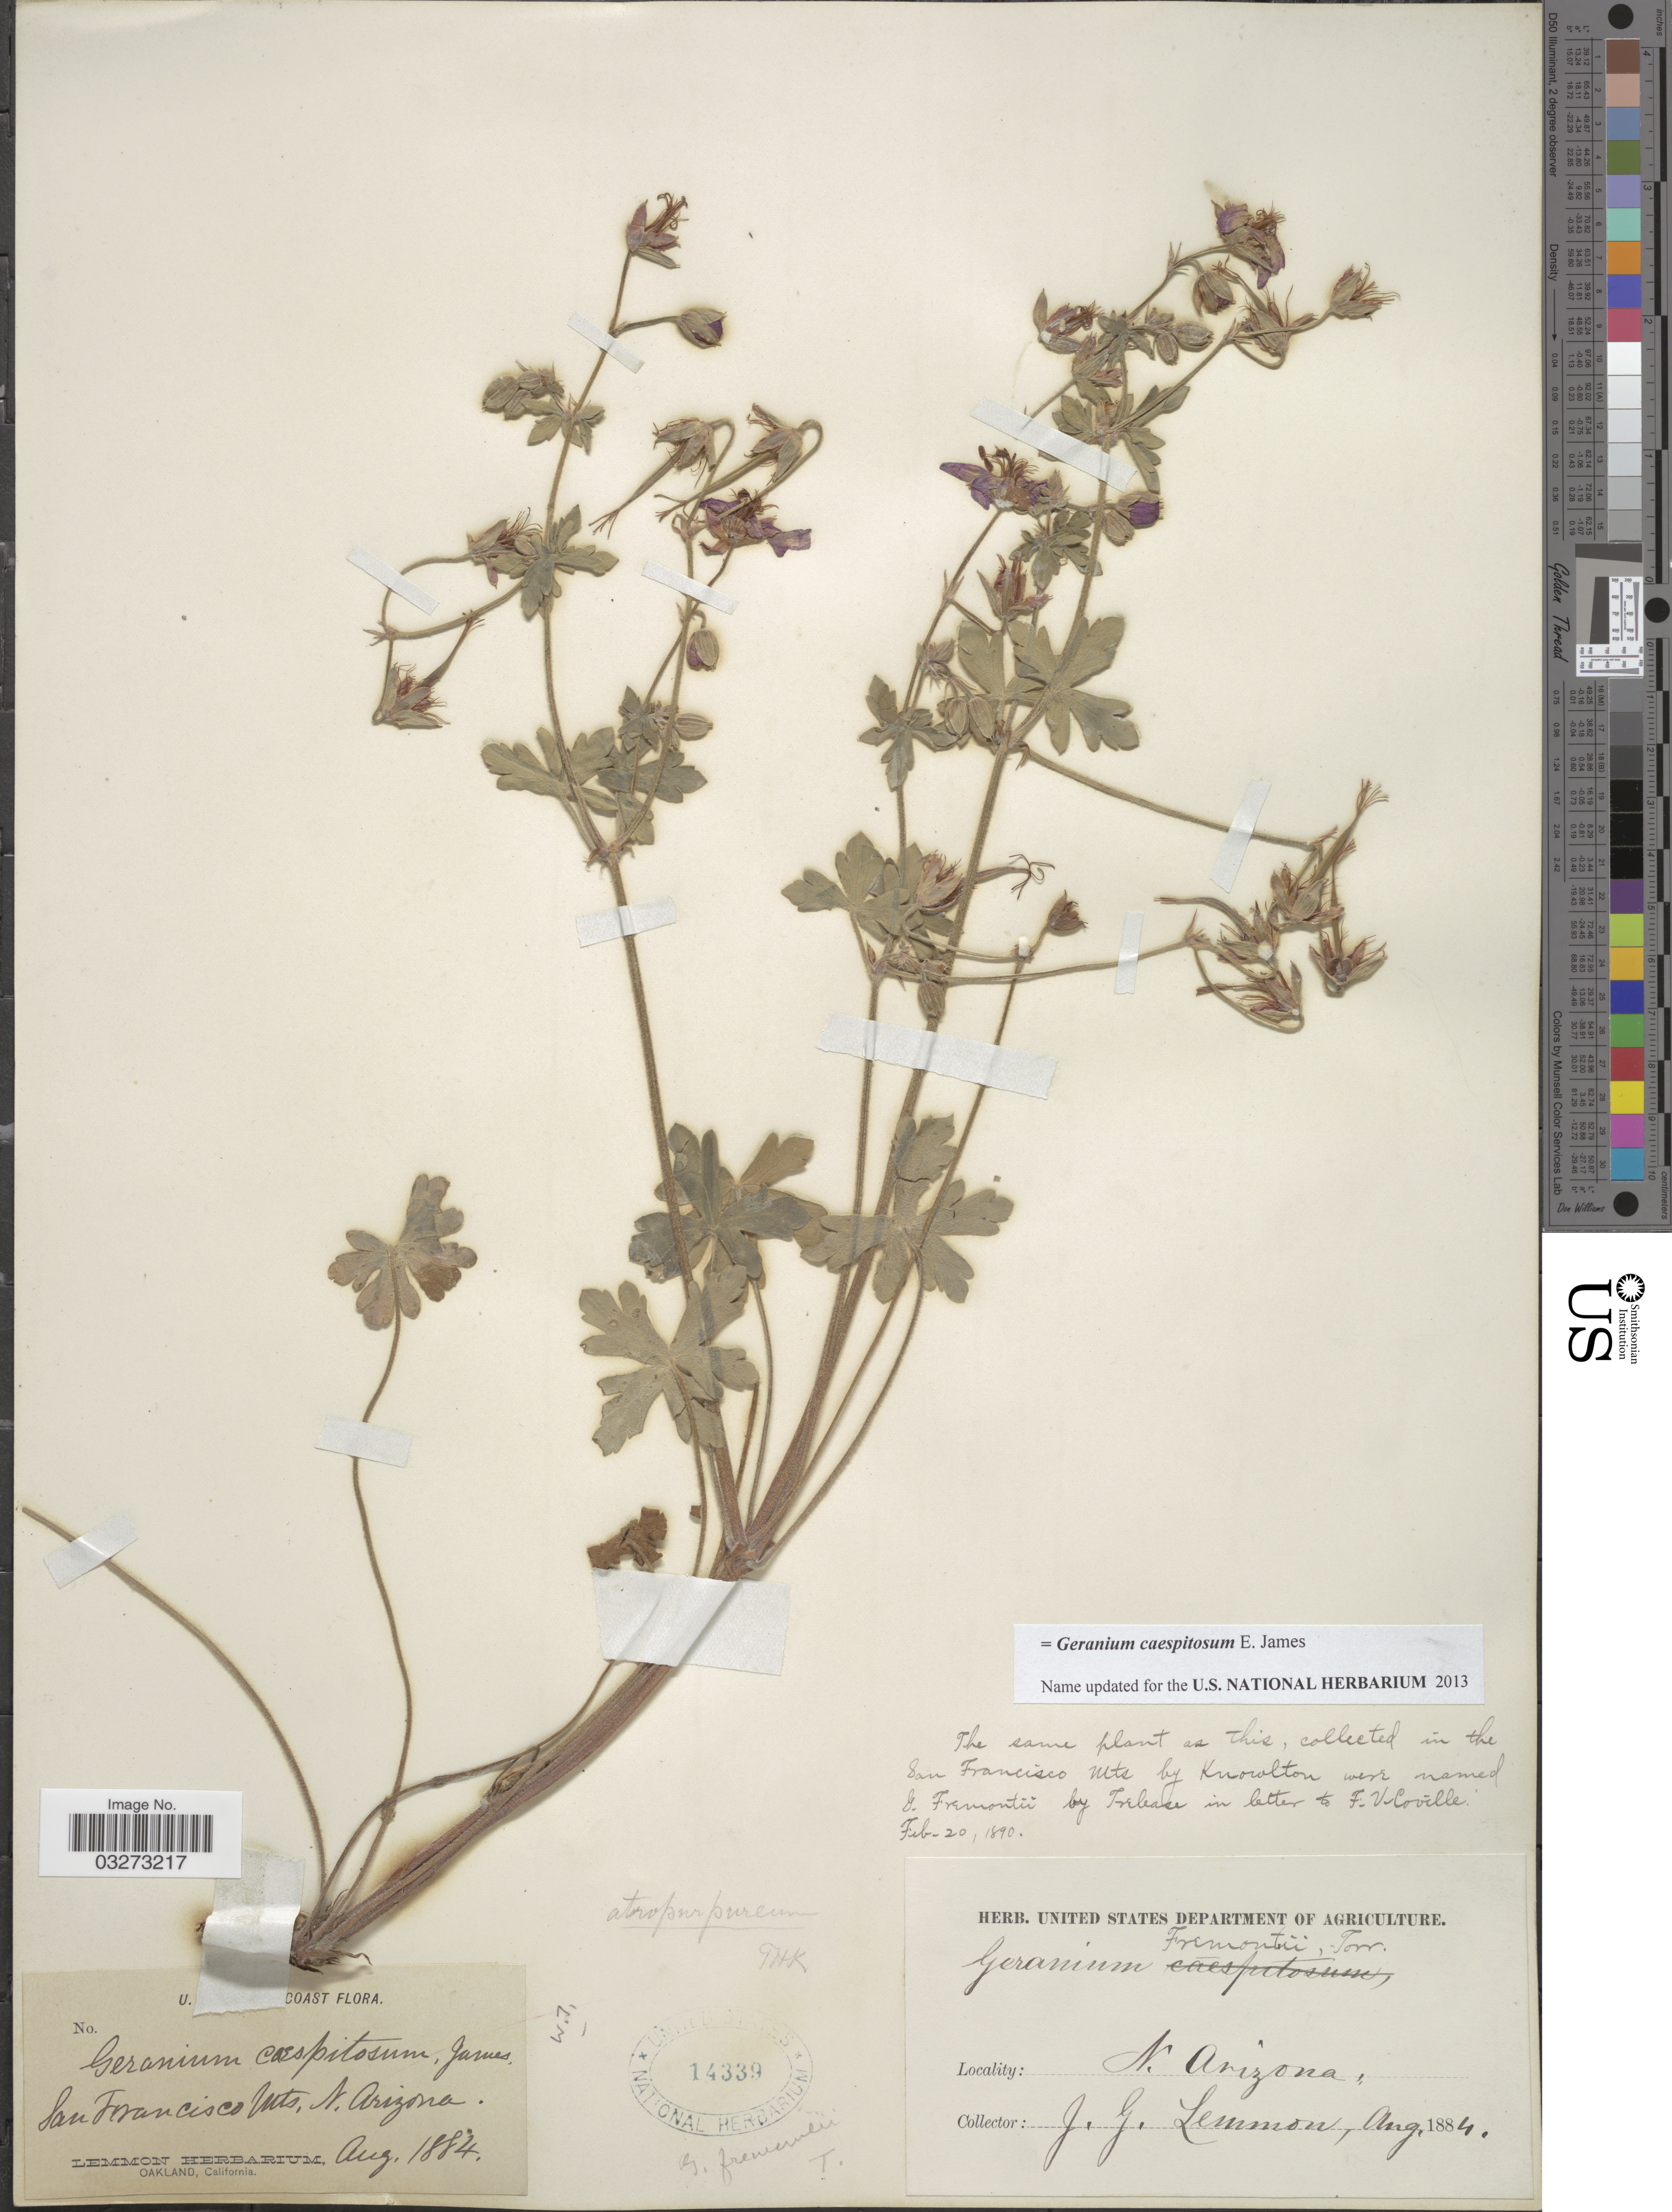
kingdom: Plantae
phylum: Tracheophyta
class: Magnoliopsida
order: Geraniales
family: Geraniaceae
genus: Geranium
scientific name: Geranium caespitosum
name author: E. James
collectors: J. Lemmon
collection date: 1884-08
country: United States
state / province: Arizona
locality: San Francisco Mts, N. Arizona.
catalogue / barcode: US 14339